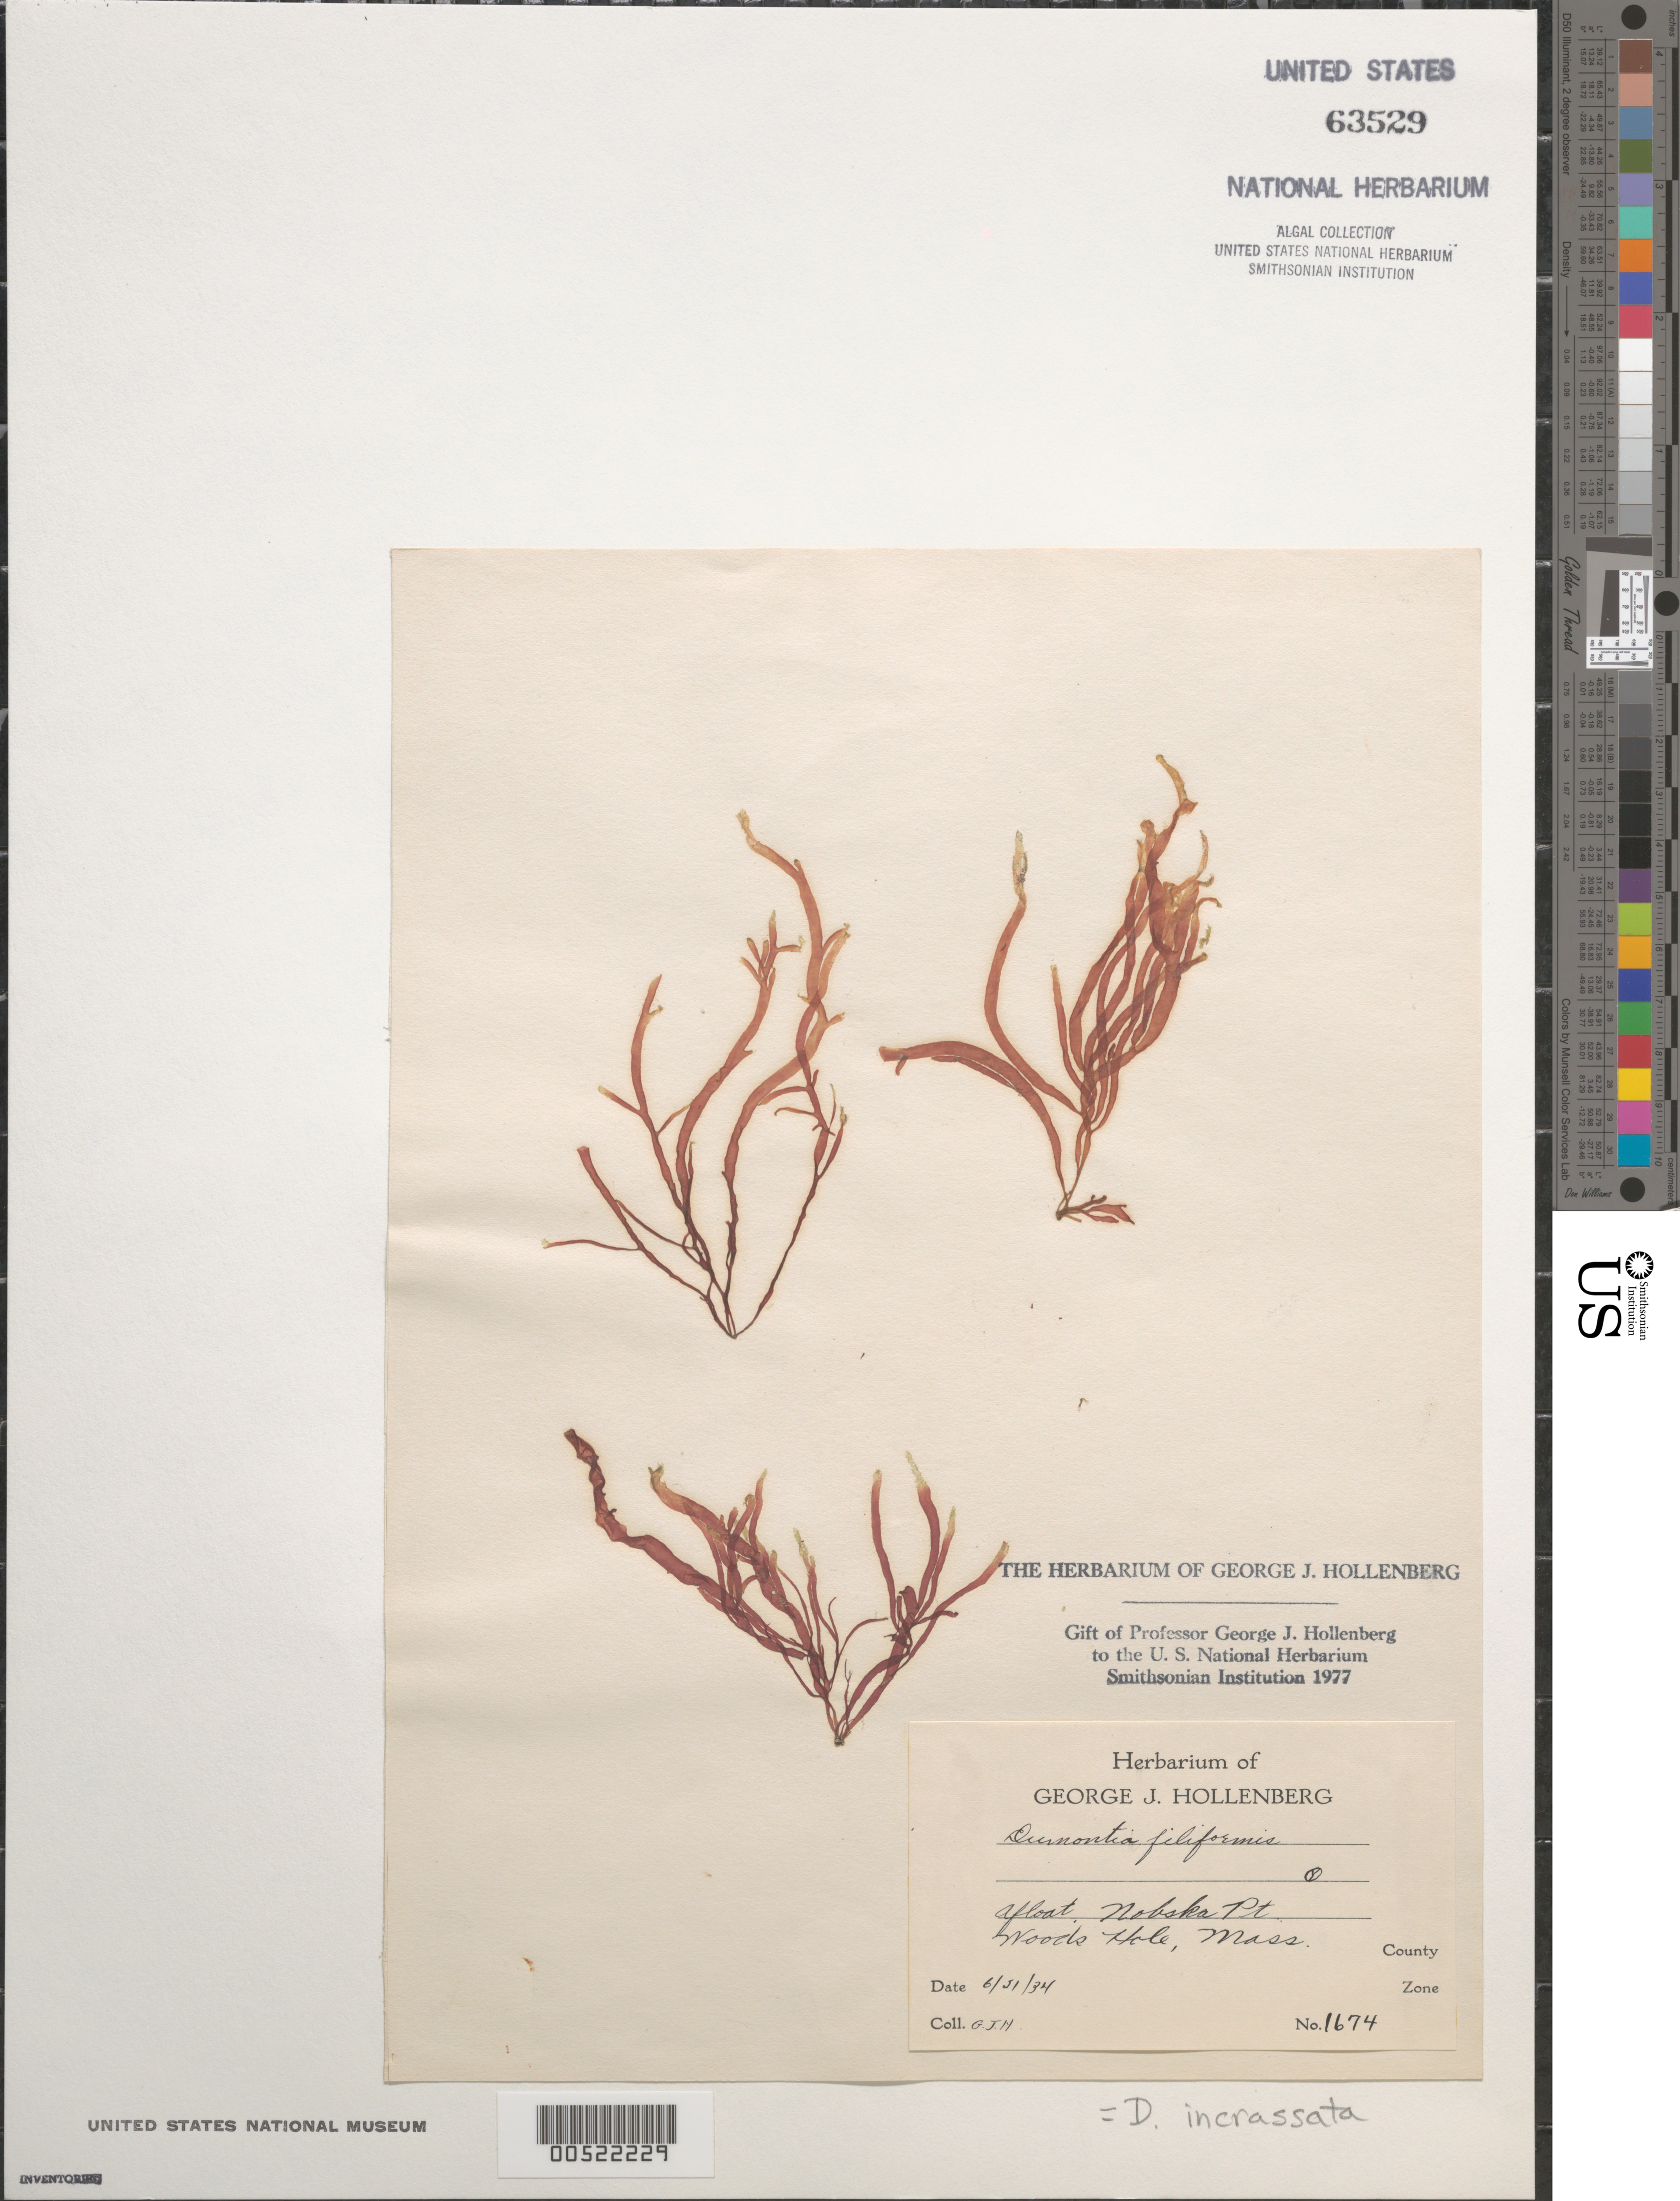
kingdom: Plantae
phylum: Rhodophyta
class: Florideophyceae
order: Gigartinales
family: Dumontiaceae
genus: Dumontia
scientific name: Dumontia contorta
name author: (S.G. Gmel.) Rupr.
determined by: Algae name updating Project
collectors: G. Hollenberg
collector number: GJH 1674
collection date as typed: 21 Jun 1934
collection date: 1934-06-21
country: United States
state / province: Massachusetts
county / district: Barnstable County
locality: Woods Hole, Nobska Point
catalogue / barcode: US 63529